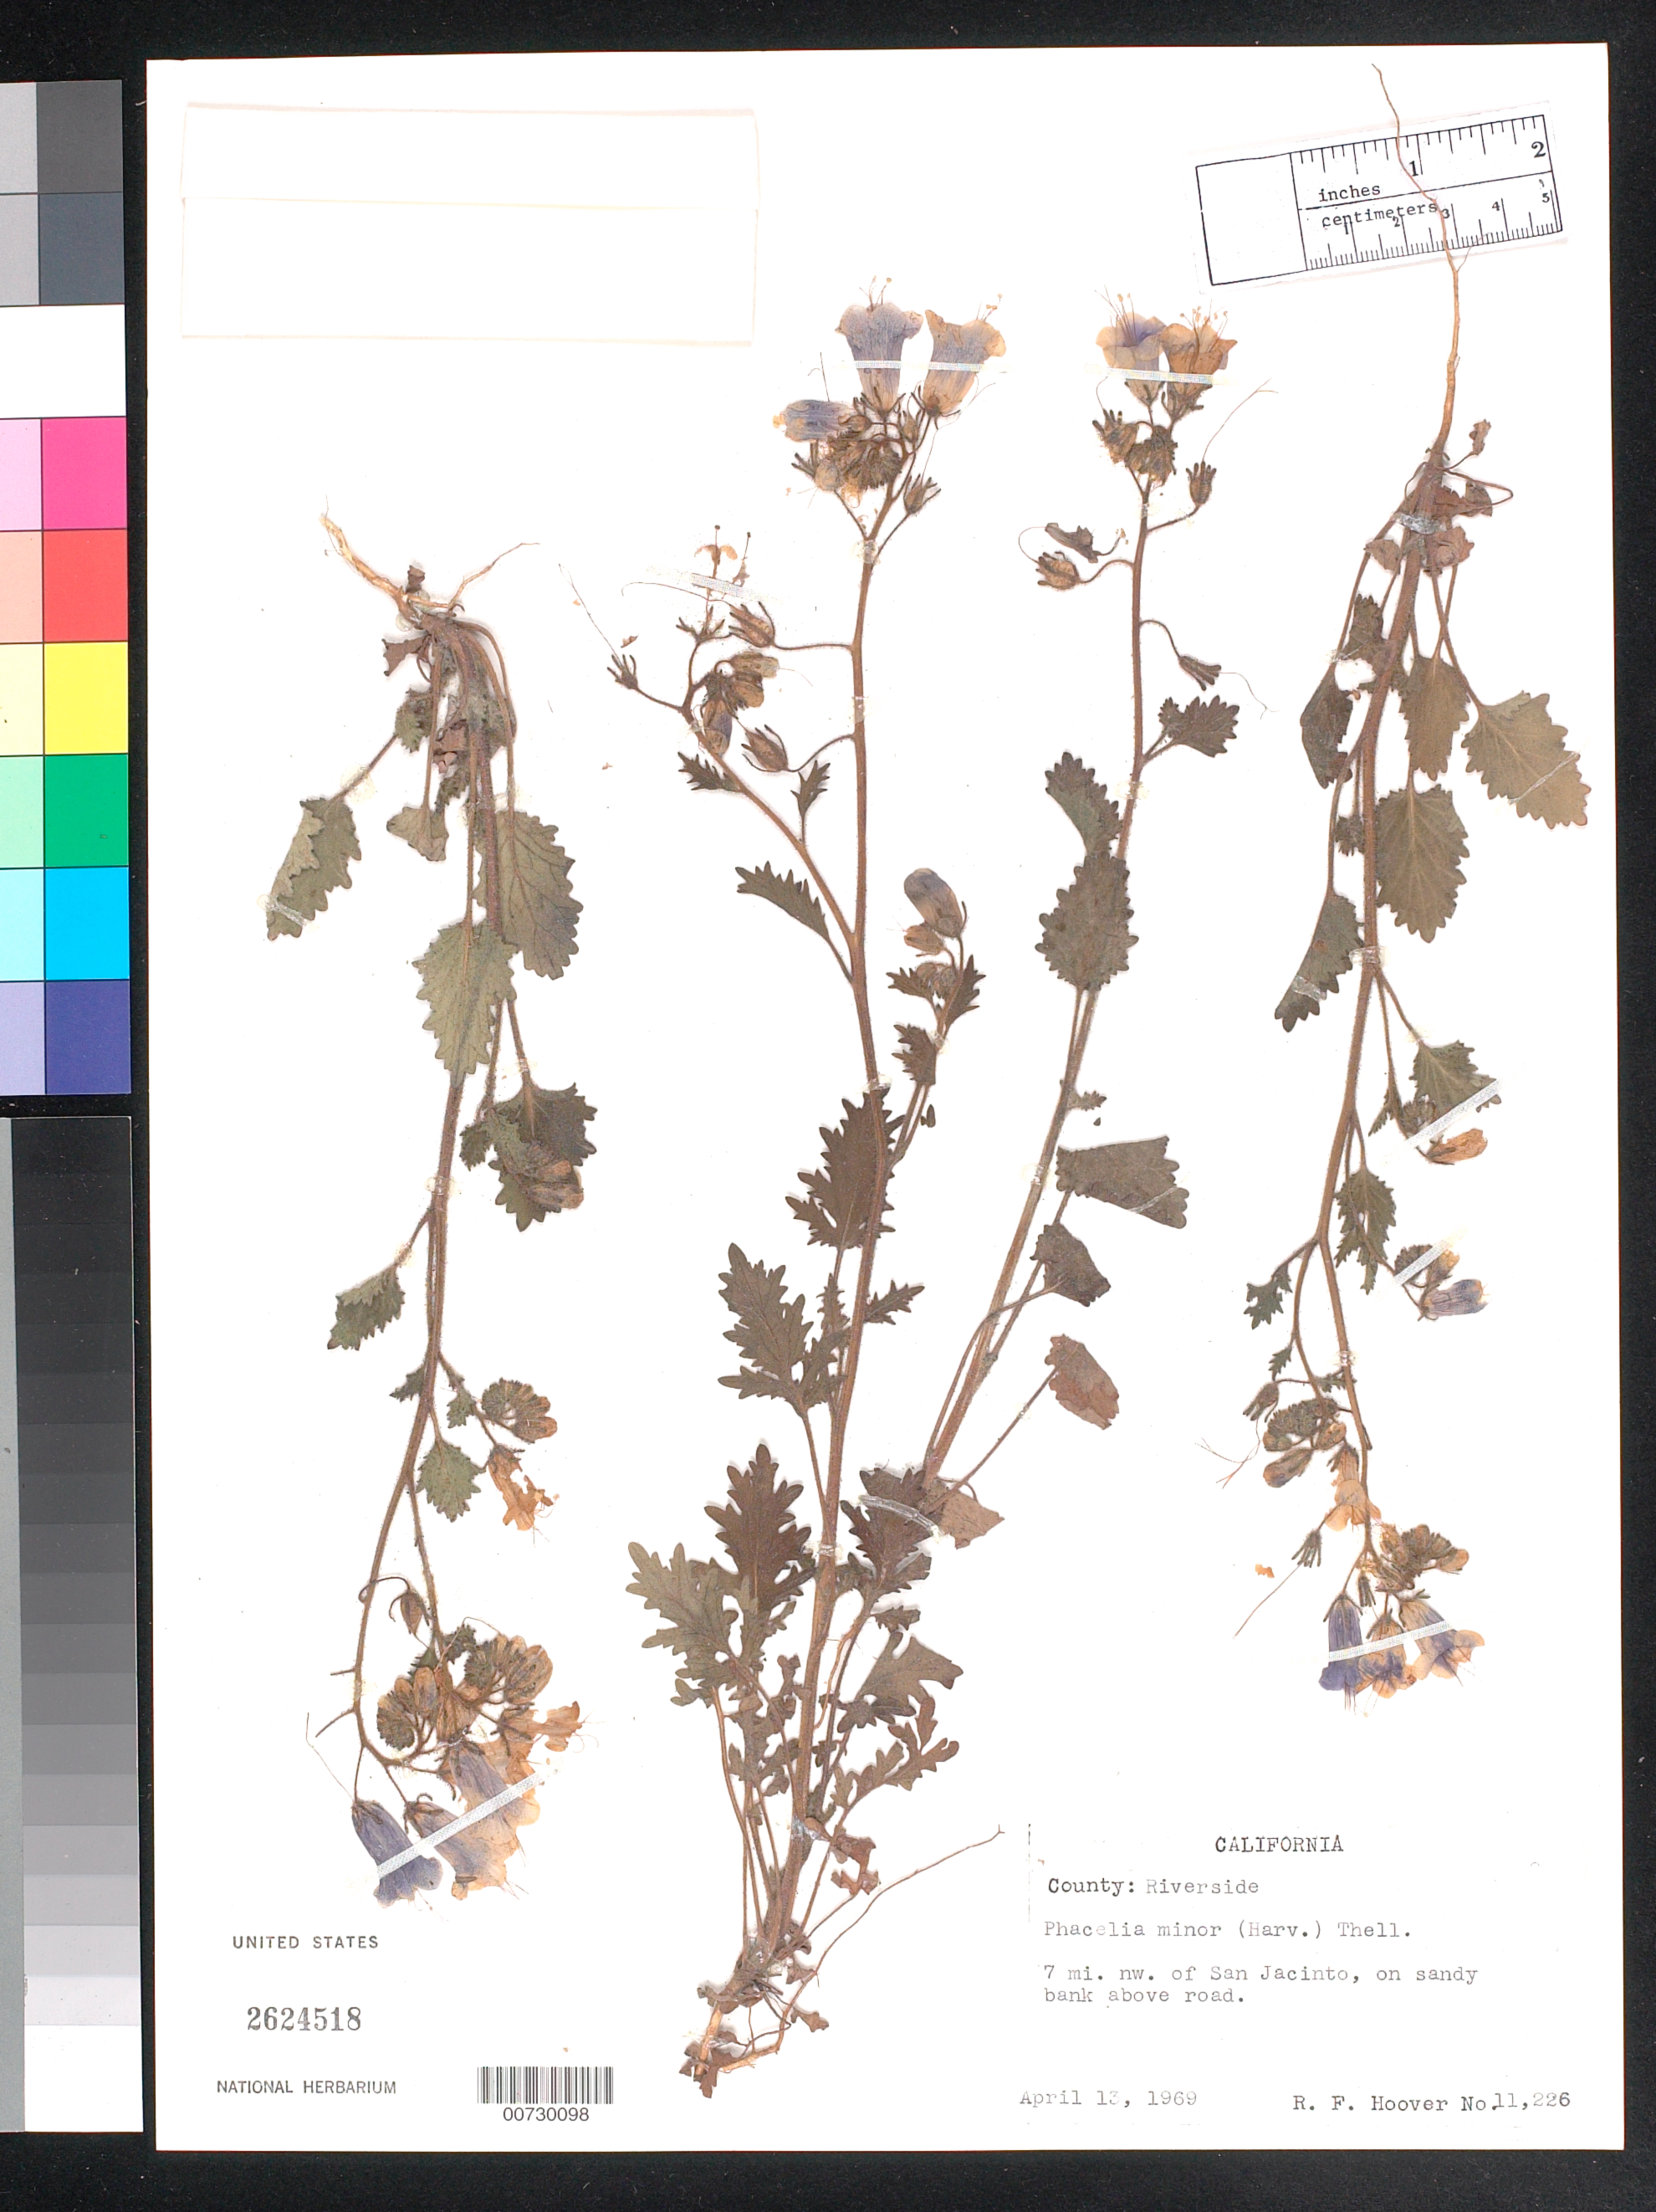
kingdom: Plantae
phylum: Tracheophyta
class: Magnoliopsida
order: Boraginales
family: Hydrophyllaceae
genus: Phacelia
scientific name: Phacelia minor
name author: (Harv.) Thell.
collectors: R. F. Hoover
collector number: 11226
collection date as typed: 13 Apr 1969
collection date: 1969-04-13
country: United States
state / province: California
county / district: Riverside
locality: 7 mi. nw. of San Jacinto, on sandy bank sbove road.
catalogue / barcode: US 2624518